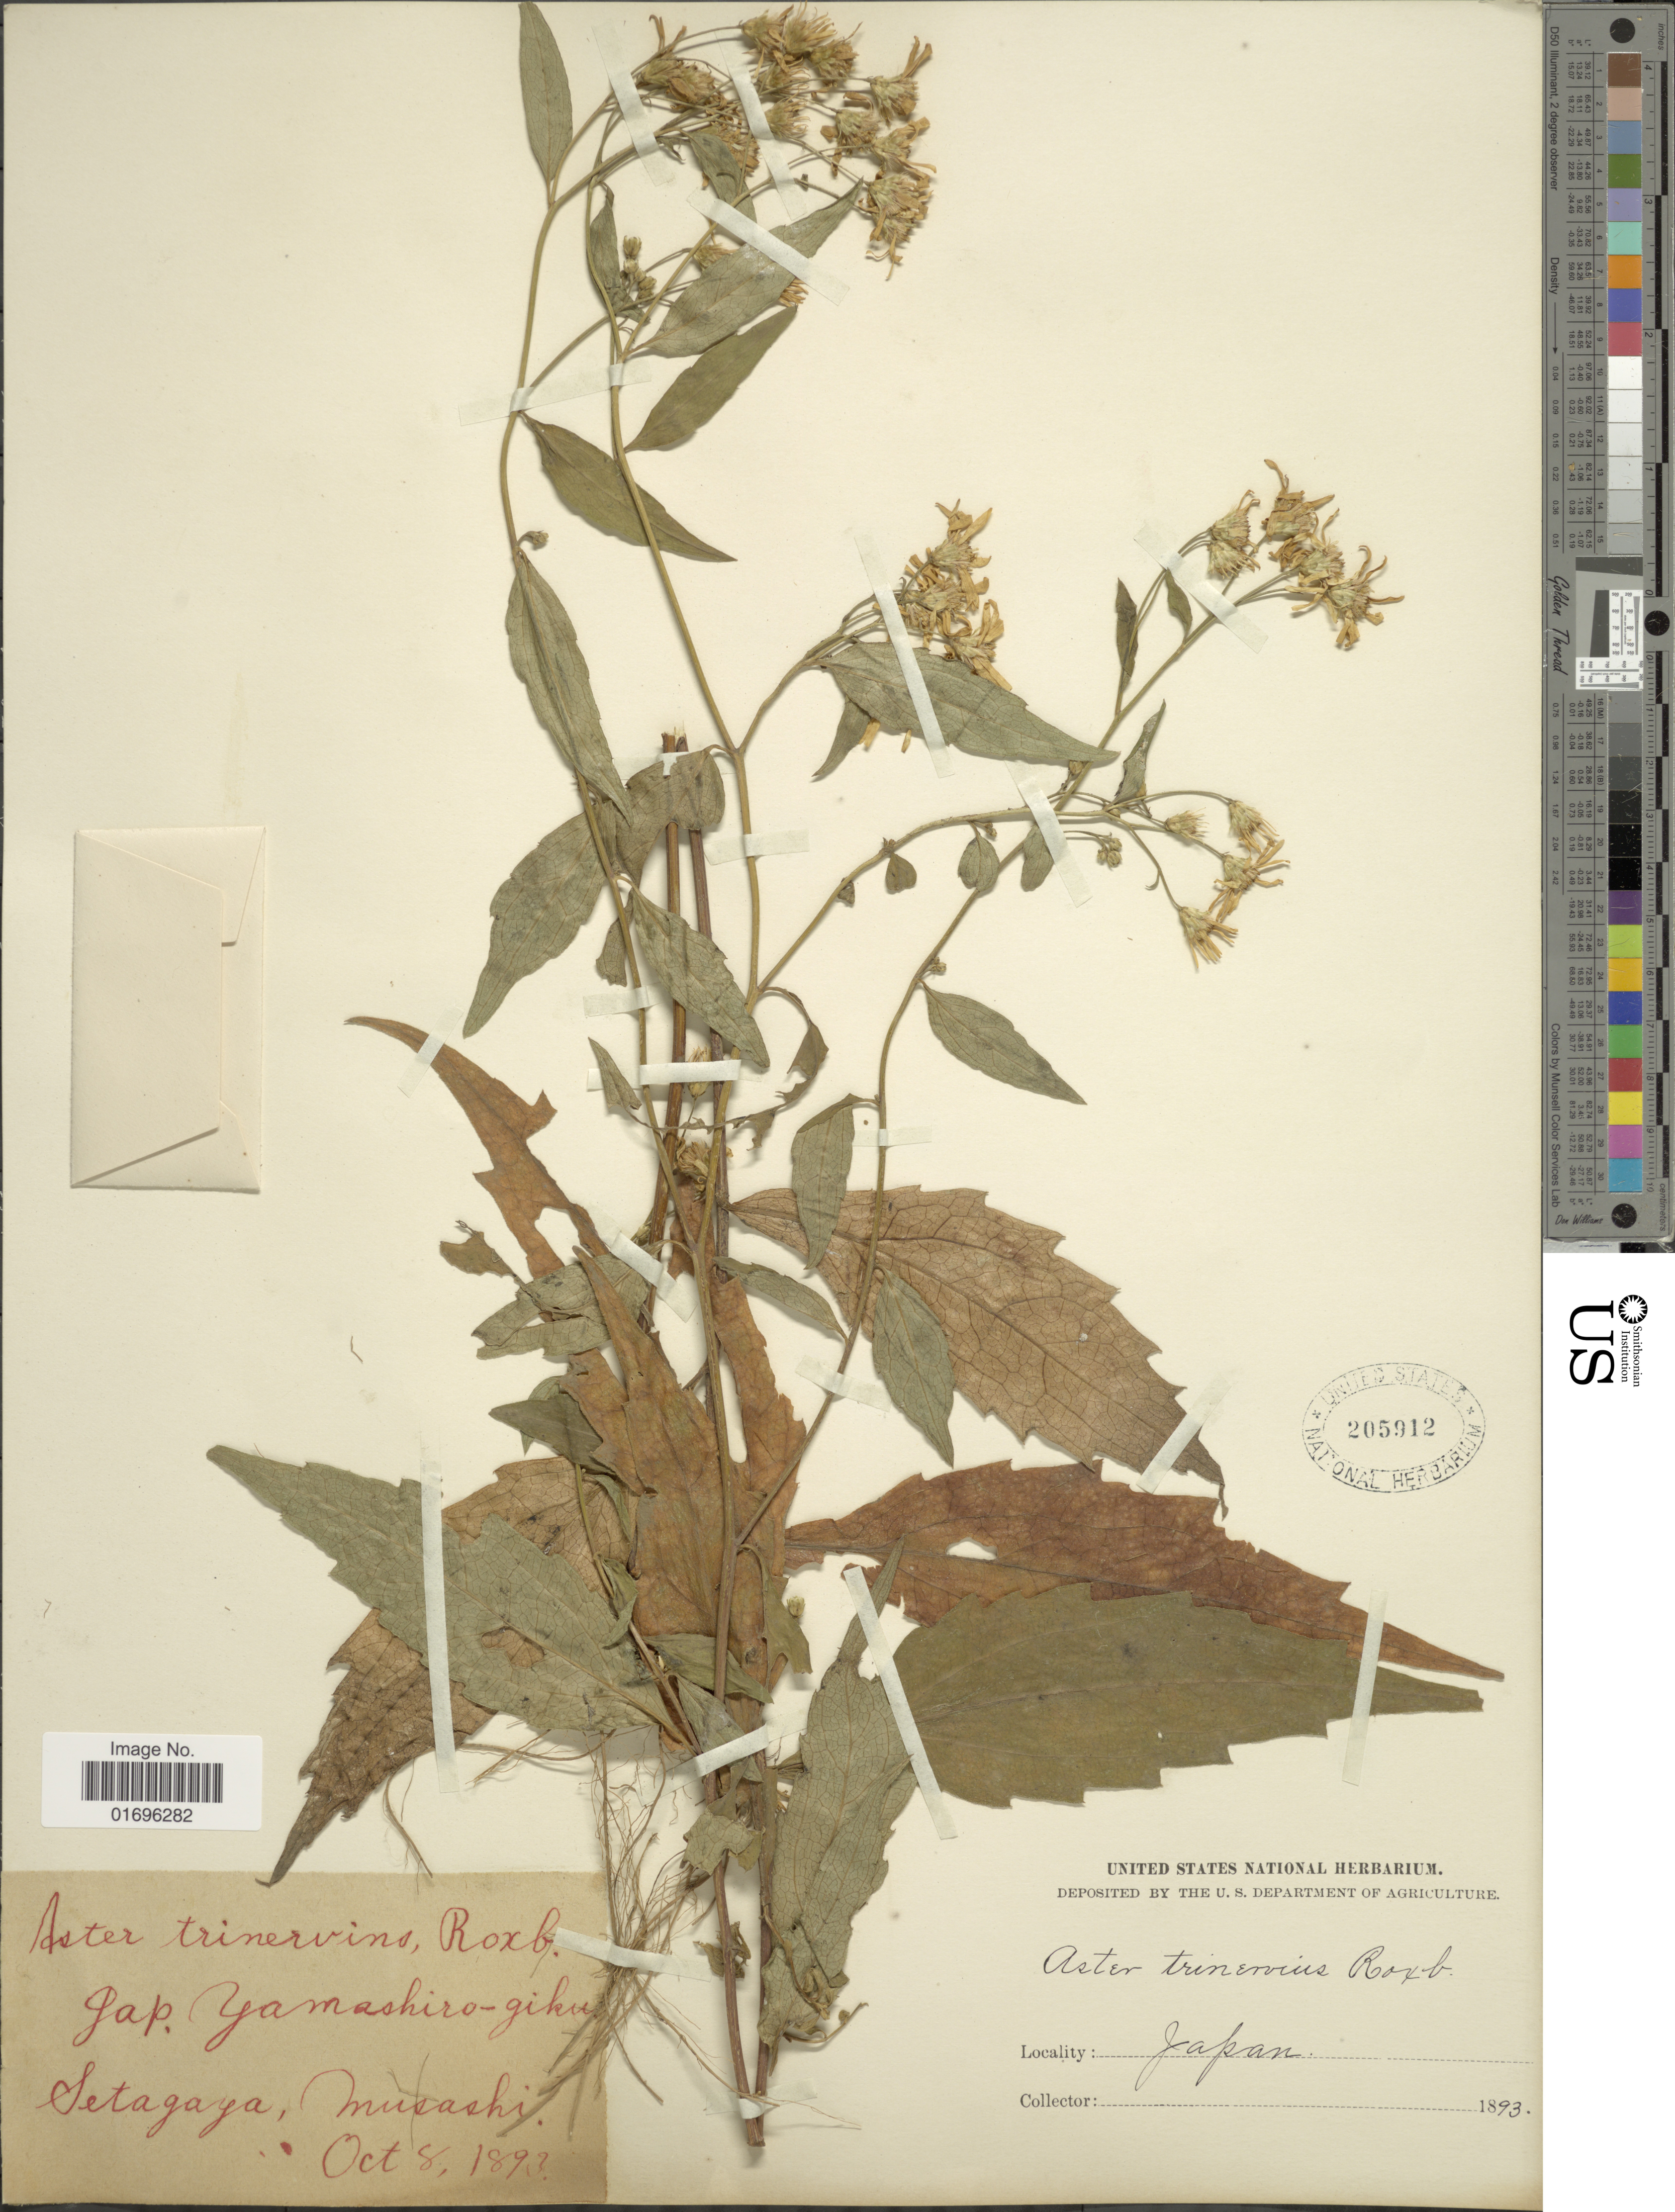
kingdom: Plantae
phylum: Tracheophyta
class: Magnoliopsida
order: Asterales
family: Asteraceae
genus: Aster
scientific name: Aster ageratoides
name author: Turcz.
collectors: U.S. National Herbarium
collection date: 1893-10-08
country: Japan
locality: Jap. Yamashiro-giku. Setagaya, Musashi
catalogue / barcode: US 205912